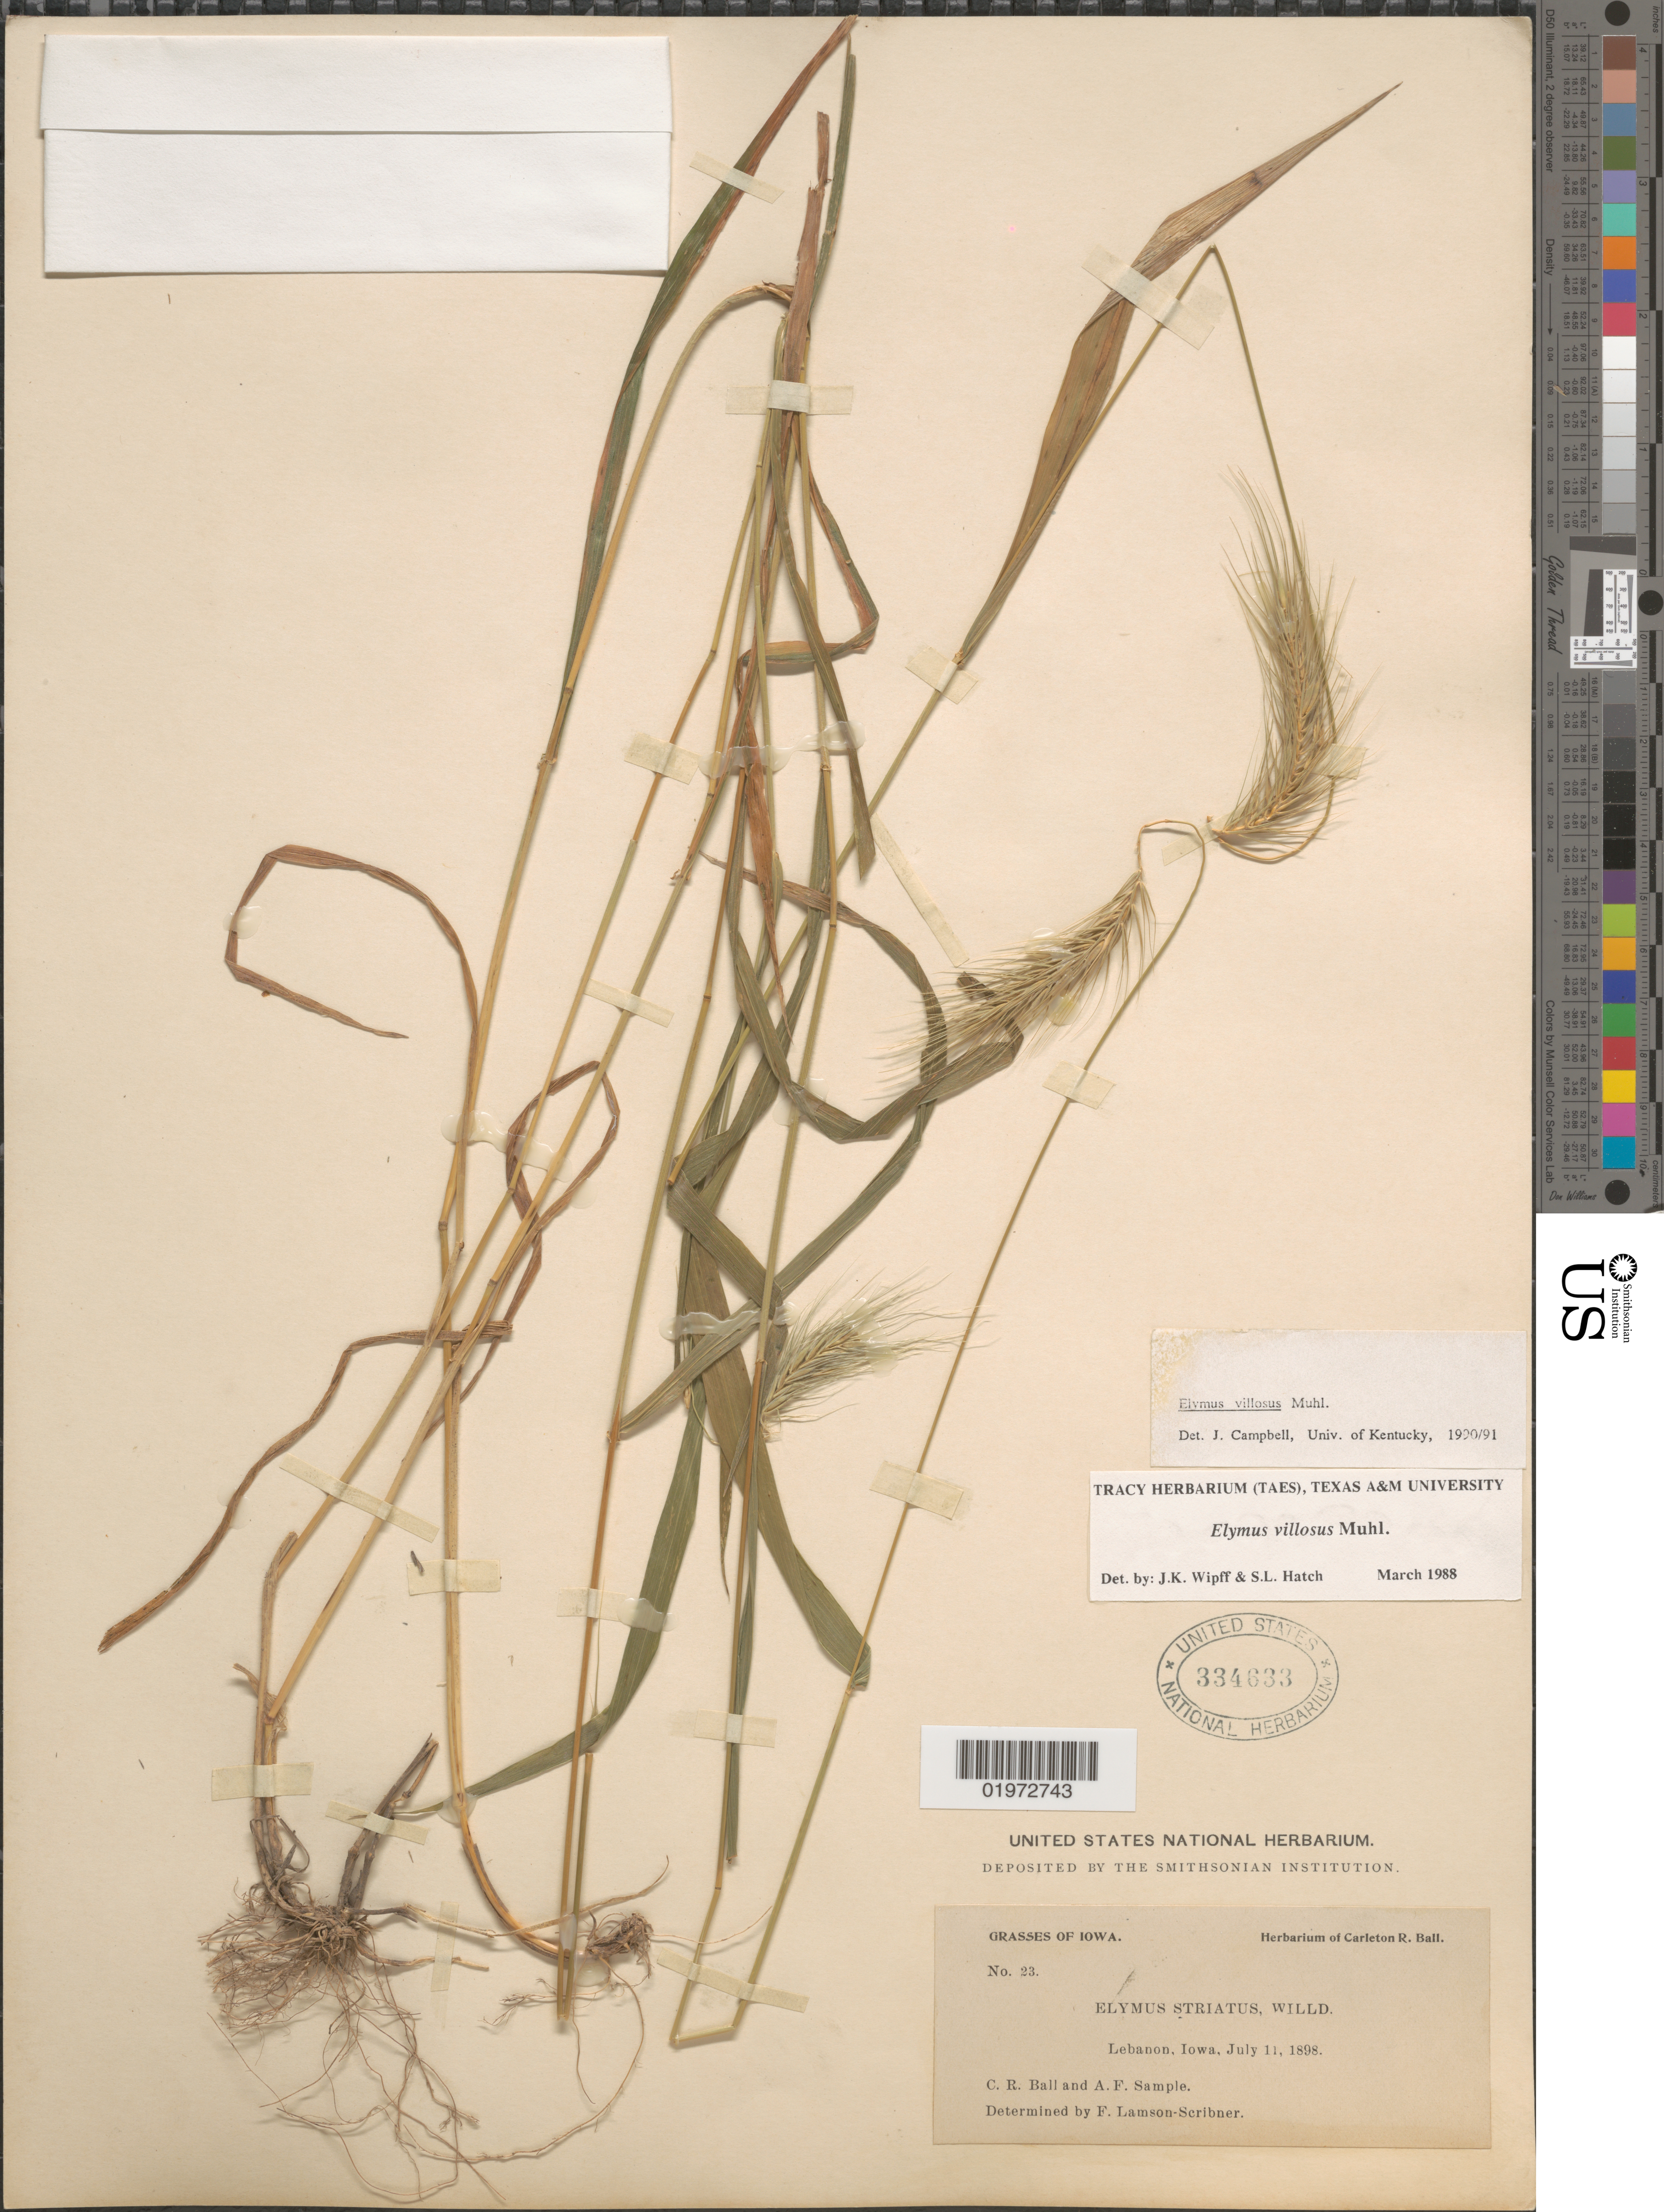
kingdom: Plantae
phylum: Tracheophyta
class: Liliopsida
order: Poales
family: Poaceae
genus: Elymus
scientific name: Elymus villosus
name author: Muhl. ex Willd.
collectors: C. R. Ball & A. Sample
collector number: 23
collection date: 1898-07-11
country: United States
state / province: Iowa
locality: Lebanon.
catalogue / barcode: US 334633